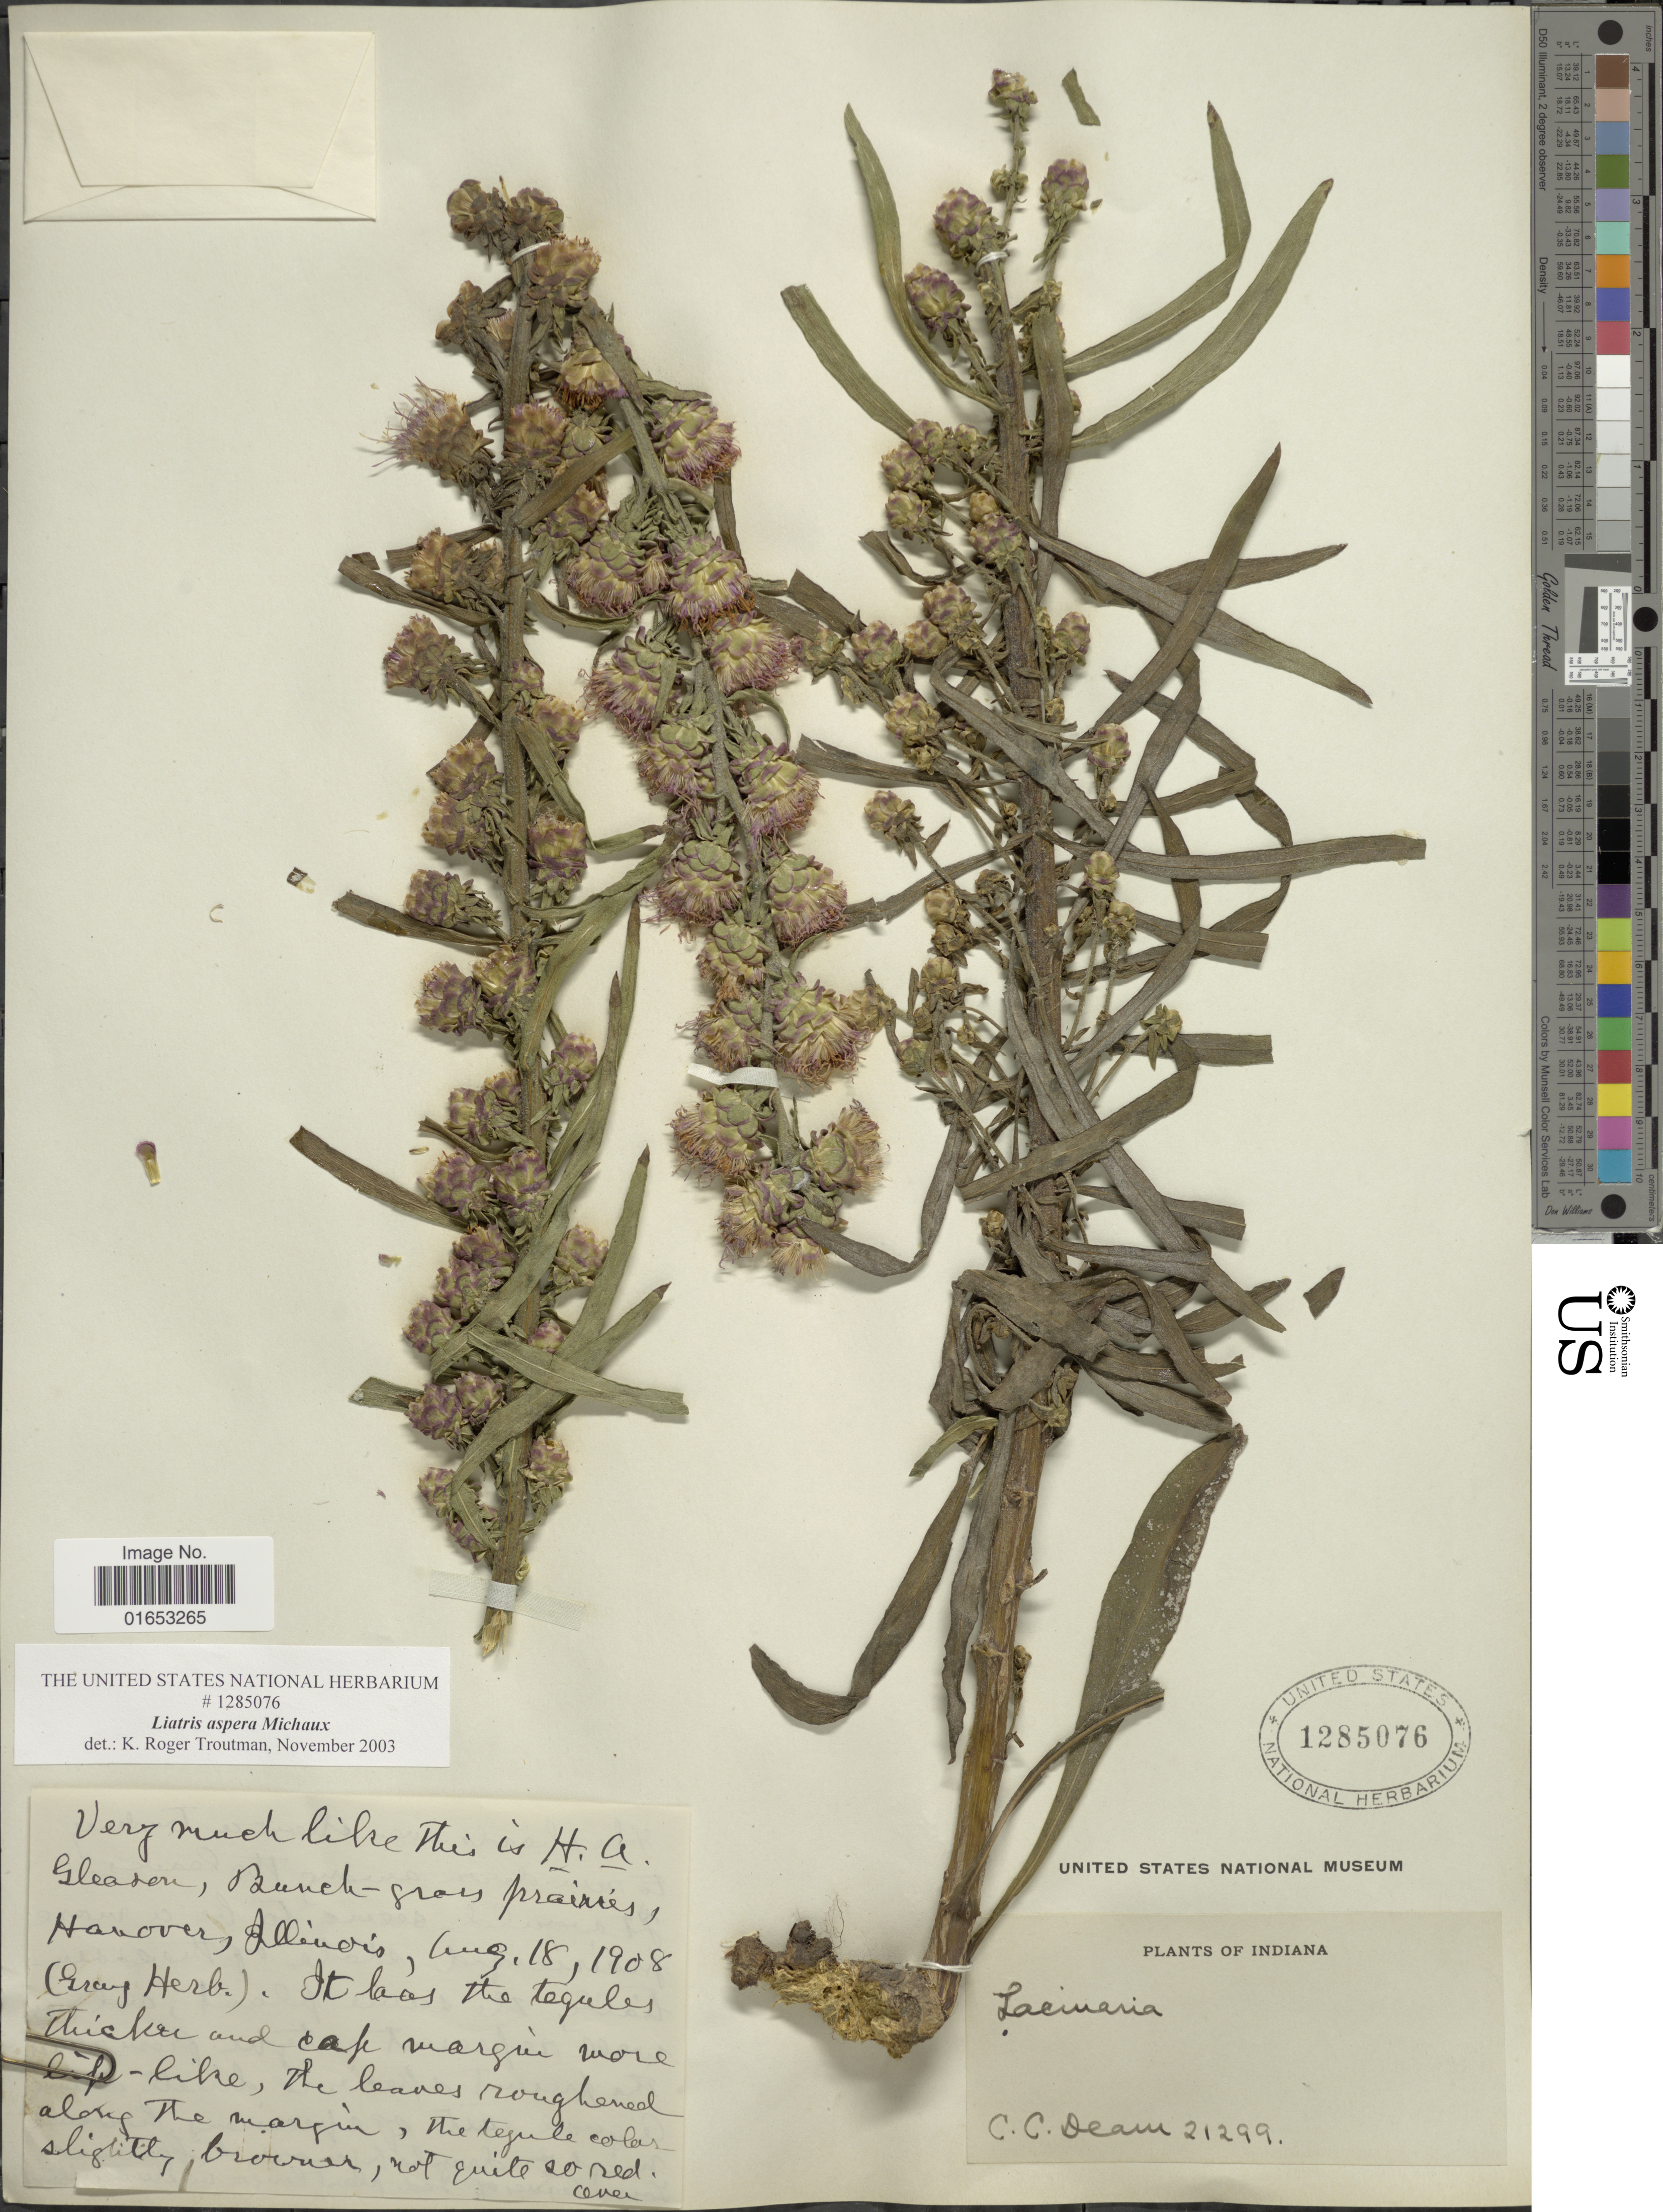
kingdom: Plantae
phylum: Tracheophyta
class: Magnoliopsida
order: Asterales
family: Asteraceae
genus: Liatris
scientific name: Liatris aspera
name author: Michx.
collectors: C. C. Deam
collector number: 21299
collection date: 1908-08-18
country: United States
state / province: Illinois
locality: Hanover, Illinois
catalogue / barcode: US 1285076